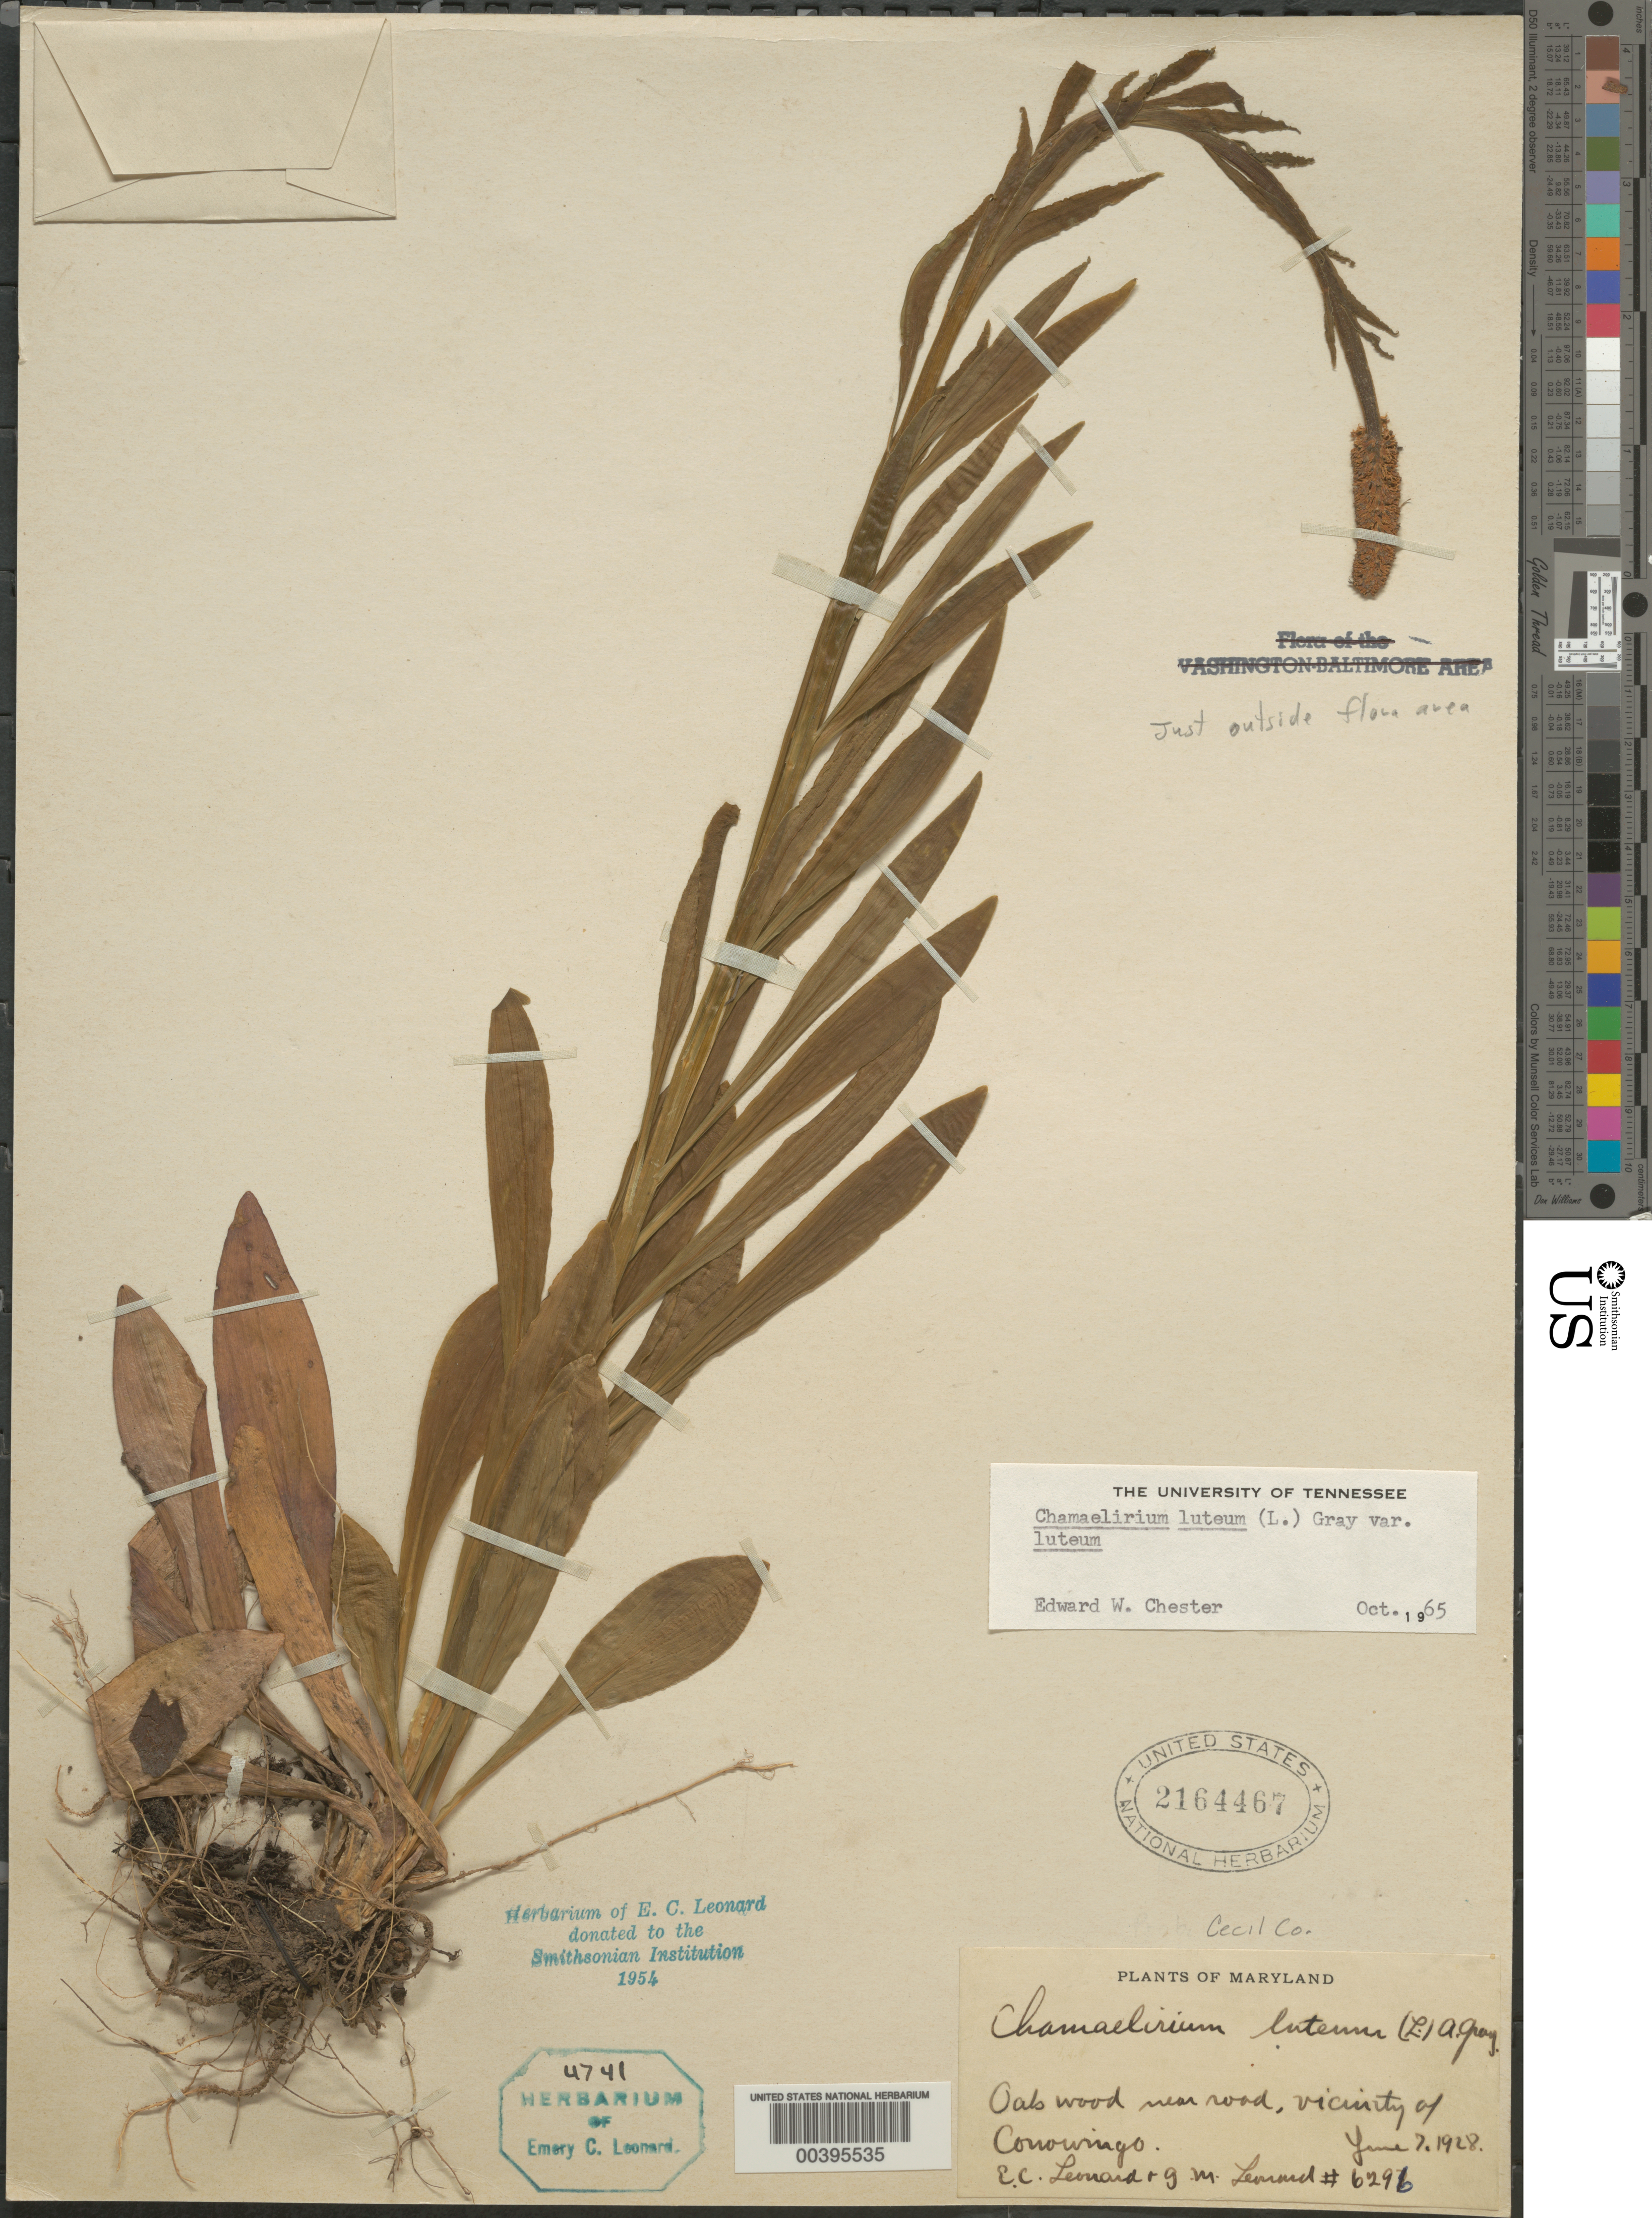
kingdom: Plantae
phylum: Tracheophyta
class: Liliopsida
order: Liliales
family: Melanthiaceae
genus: Amianthium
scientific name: Amianthium muscitoxicum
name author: (Walter) A. Gray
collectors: E. C. Leonard & G. M. Leonard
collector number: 6296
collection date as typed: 07 Jun 1928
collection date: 1928-06-07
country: United States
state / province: Maryland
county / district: Cecil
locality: Vicinity of Conowingo.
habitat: Oak woods near road.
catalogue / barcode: US 2164467